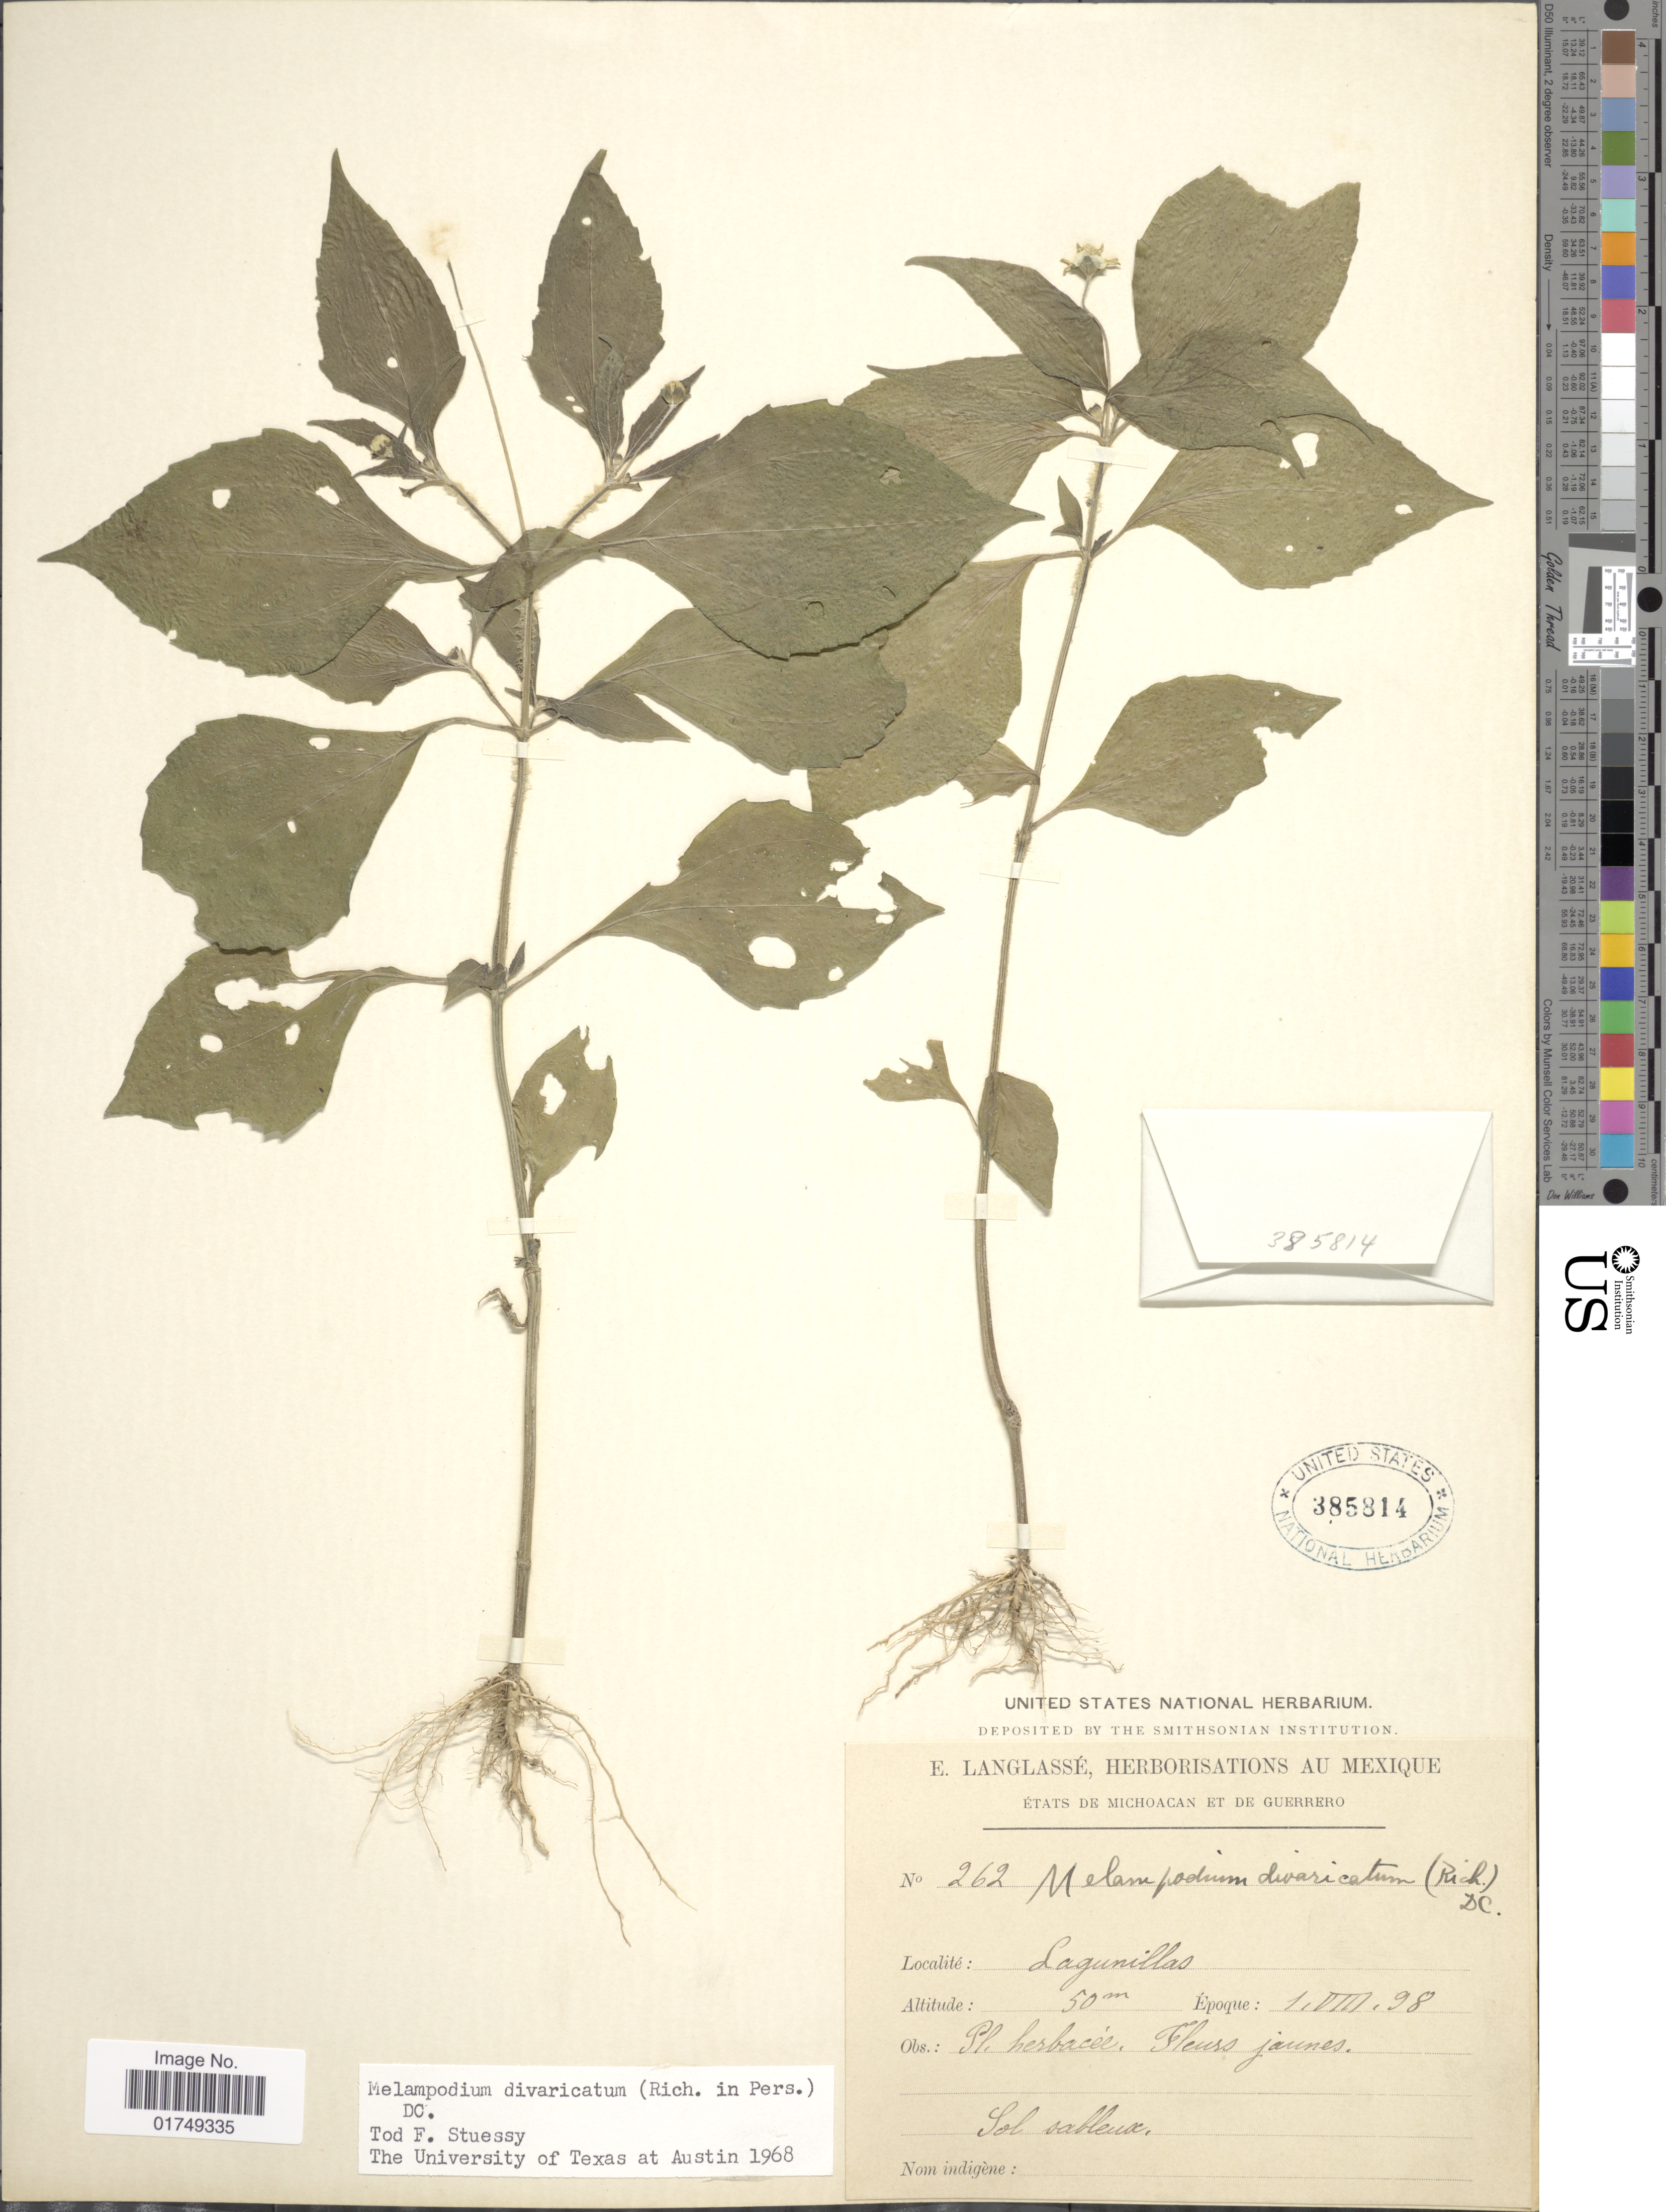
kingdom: Plantae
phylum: Tracheophyta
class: Magnoliopsida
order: Asterales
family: Asteraceae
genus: Melampodium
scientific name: Melampodium divaricatum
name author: (Rich.) DC.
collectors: E. Langlassé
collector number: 262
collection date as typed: Transcribed d/m/y: 1/8/98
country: Mexico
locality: Etats de Michoacan et de Guerrero, Lagunillas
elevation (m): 50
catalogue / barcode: US 385814